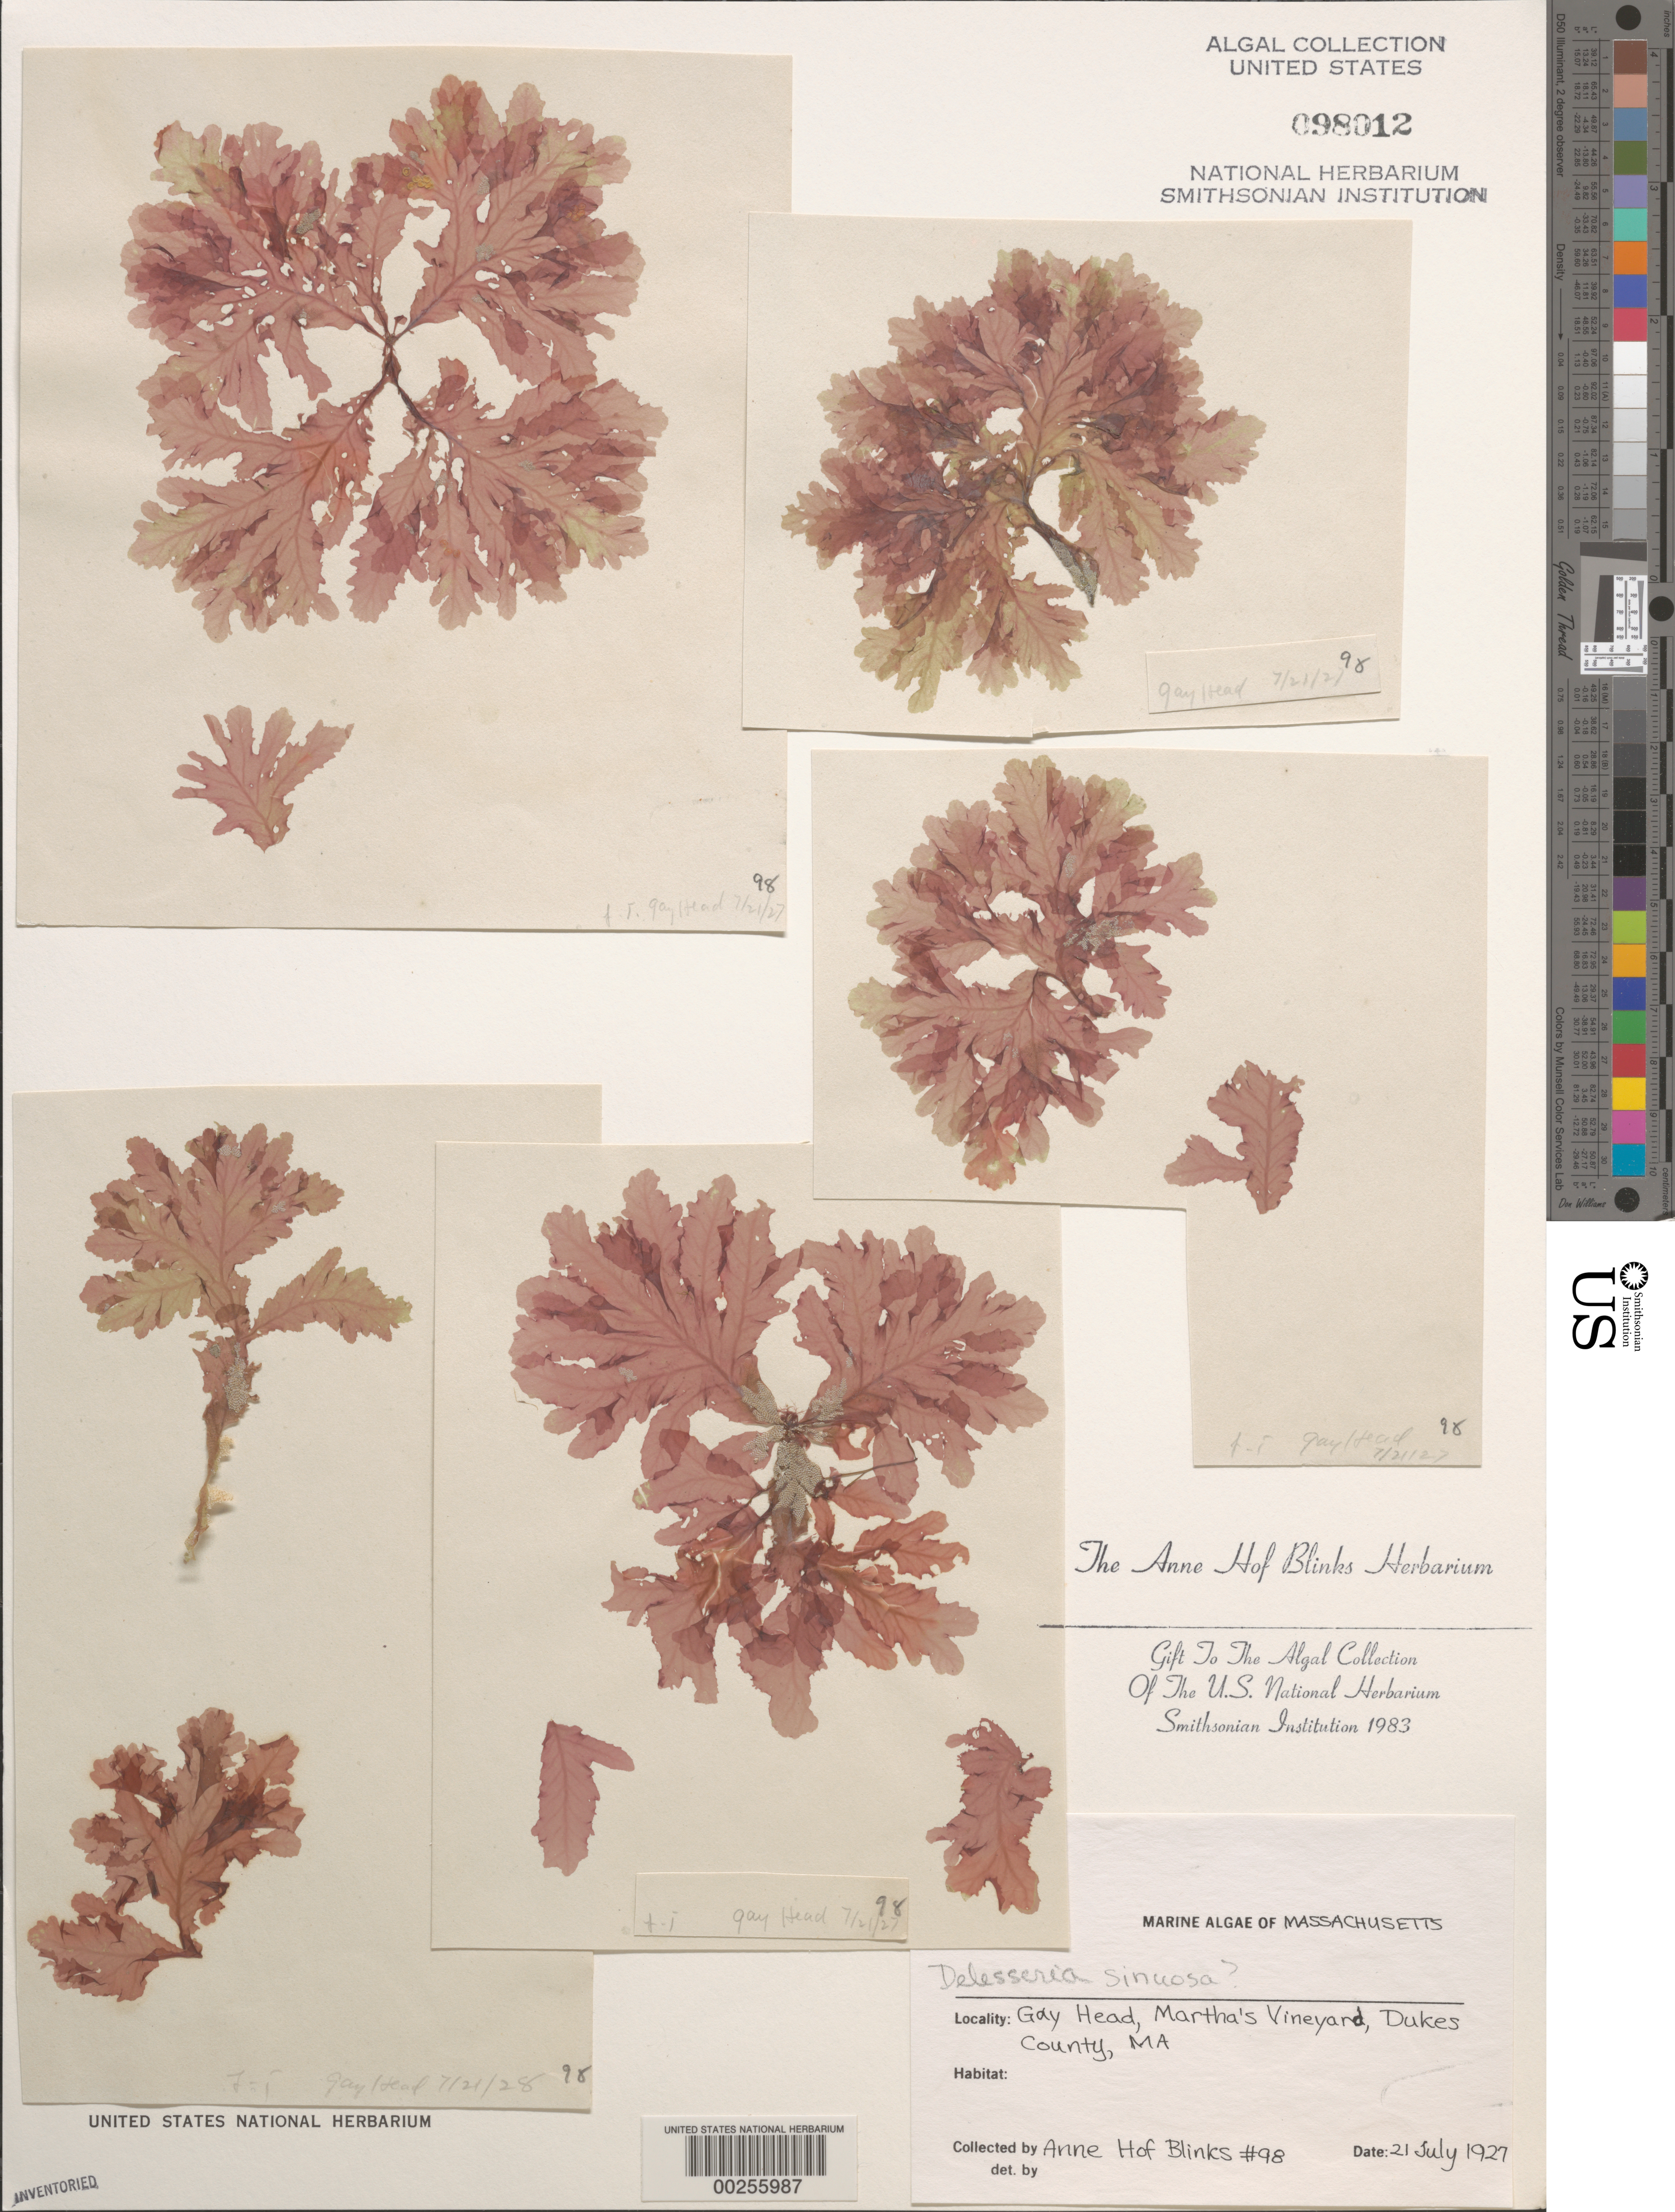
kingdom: Plantae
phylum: Rhodophyta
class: Florideophyceae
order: Ceramiales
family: Delesseriaceae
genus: Phycodrys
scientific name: Phycodrys rubens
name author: (L.) Batters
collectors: A. Blinks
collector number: AHB 98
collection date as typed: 21 Jul 1927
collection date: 1927-07-21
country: United States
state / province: Massachusetts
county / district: Dukes County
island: Martha's Vineyard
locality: Gay Head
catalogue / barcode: US 98012